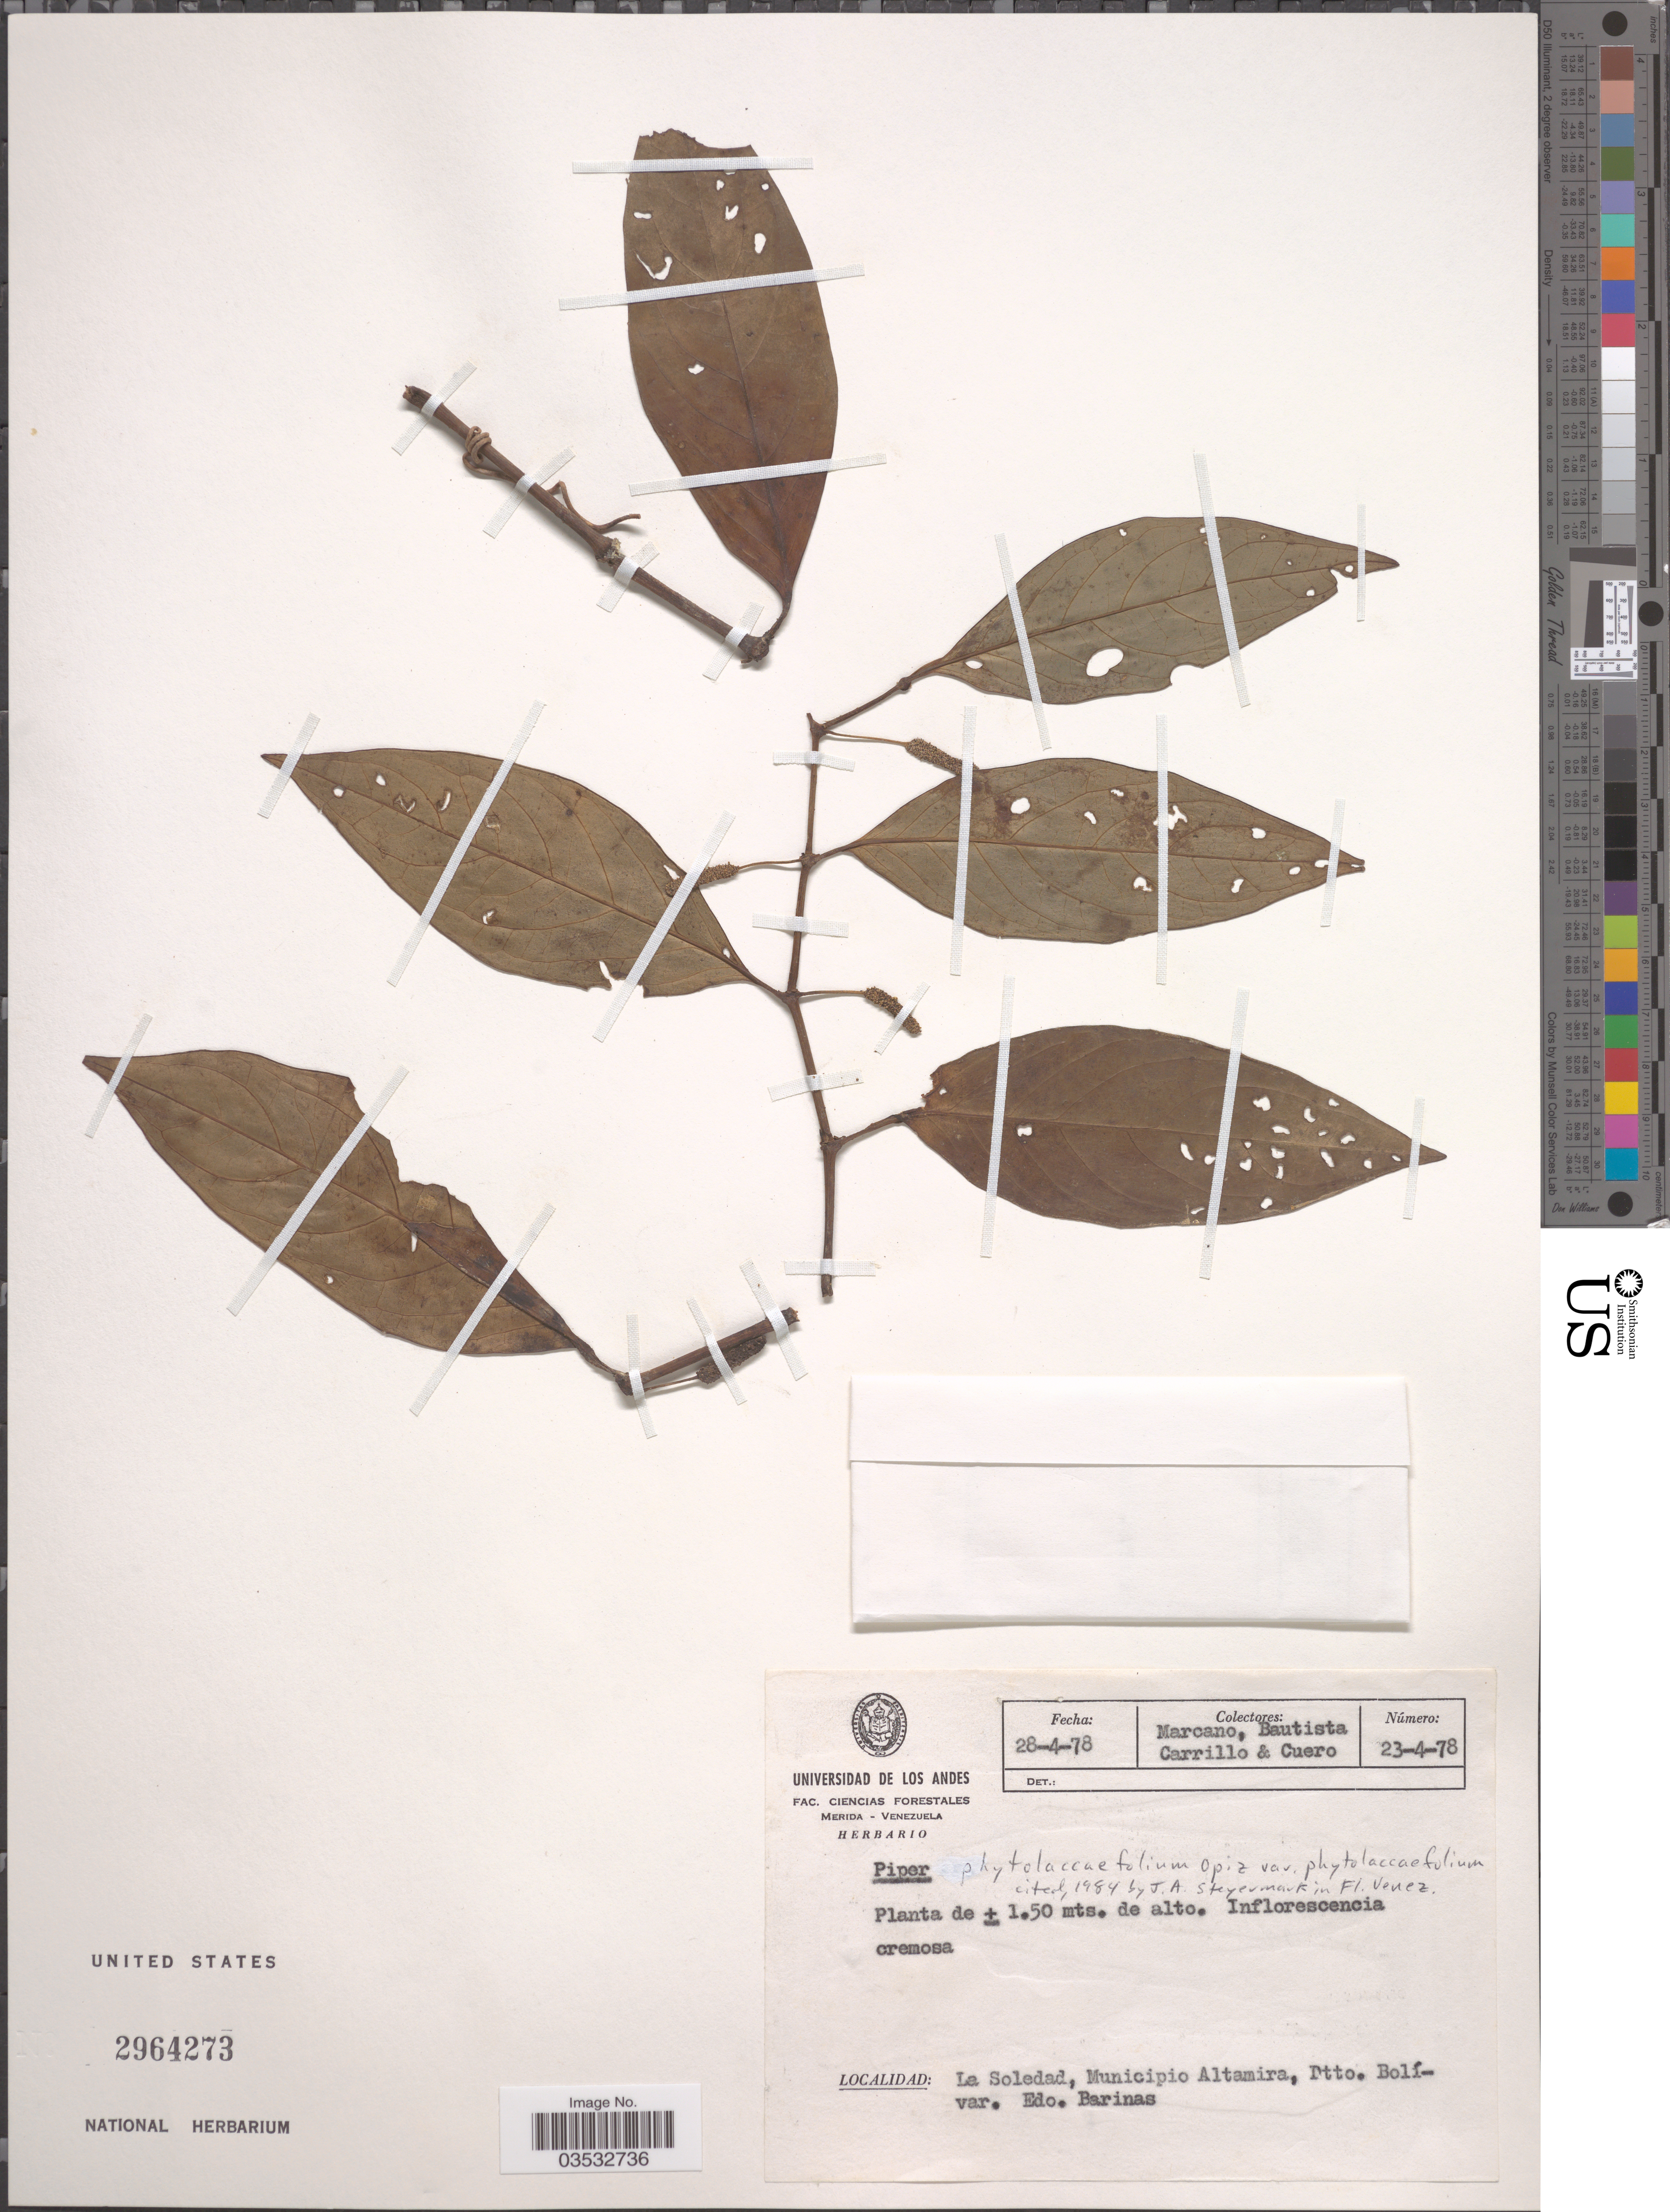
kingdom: Plantae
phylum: Tracheophyta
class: Magnoliopsida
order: Piperales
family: Piperaceae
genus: Piper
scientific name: Piper phytolaccifolium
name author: Opiz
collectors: -. Marcano, -. Bautista, Carrillo & Cuero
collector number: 23-4-78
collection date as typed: Transcribed d/m/y: 28/4/78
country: Venezuela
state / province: Barinas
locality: La Soledad, Municipio Altamira, Dtto. Bolívar.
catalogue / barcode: US 2964273